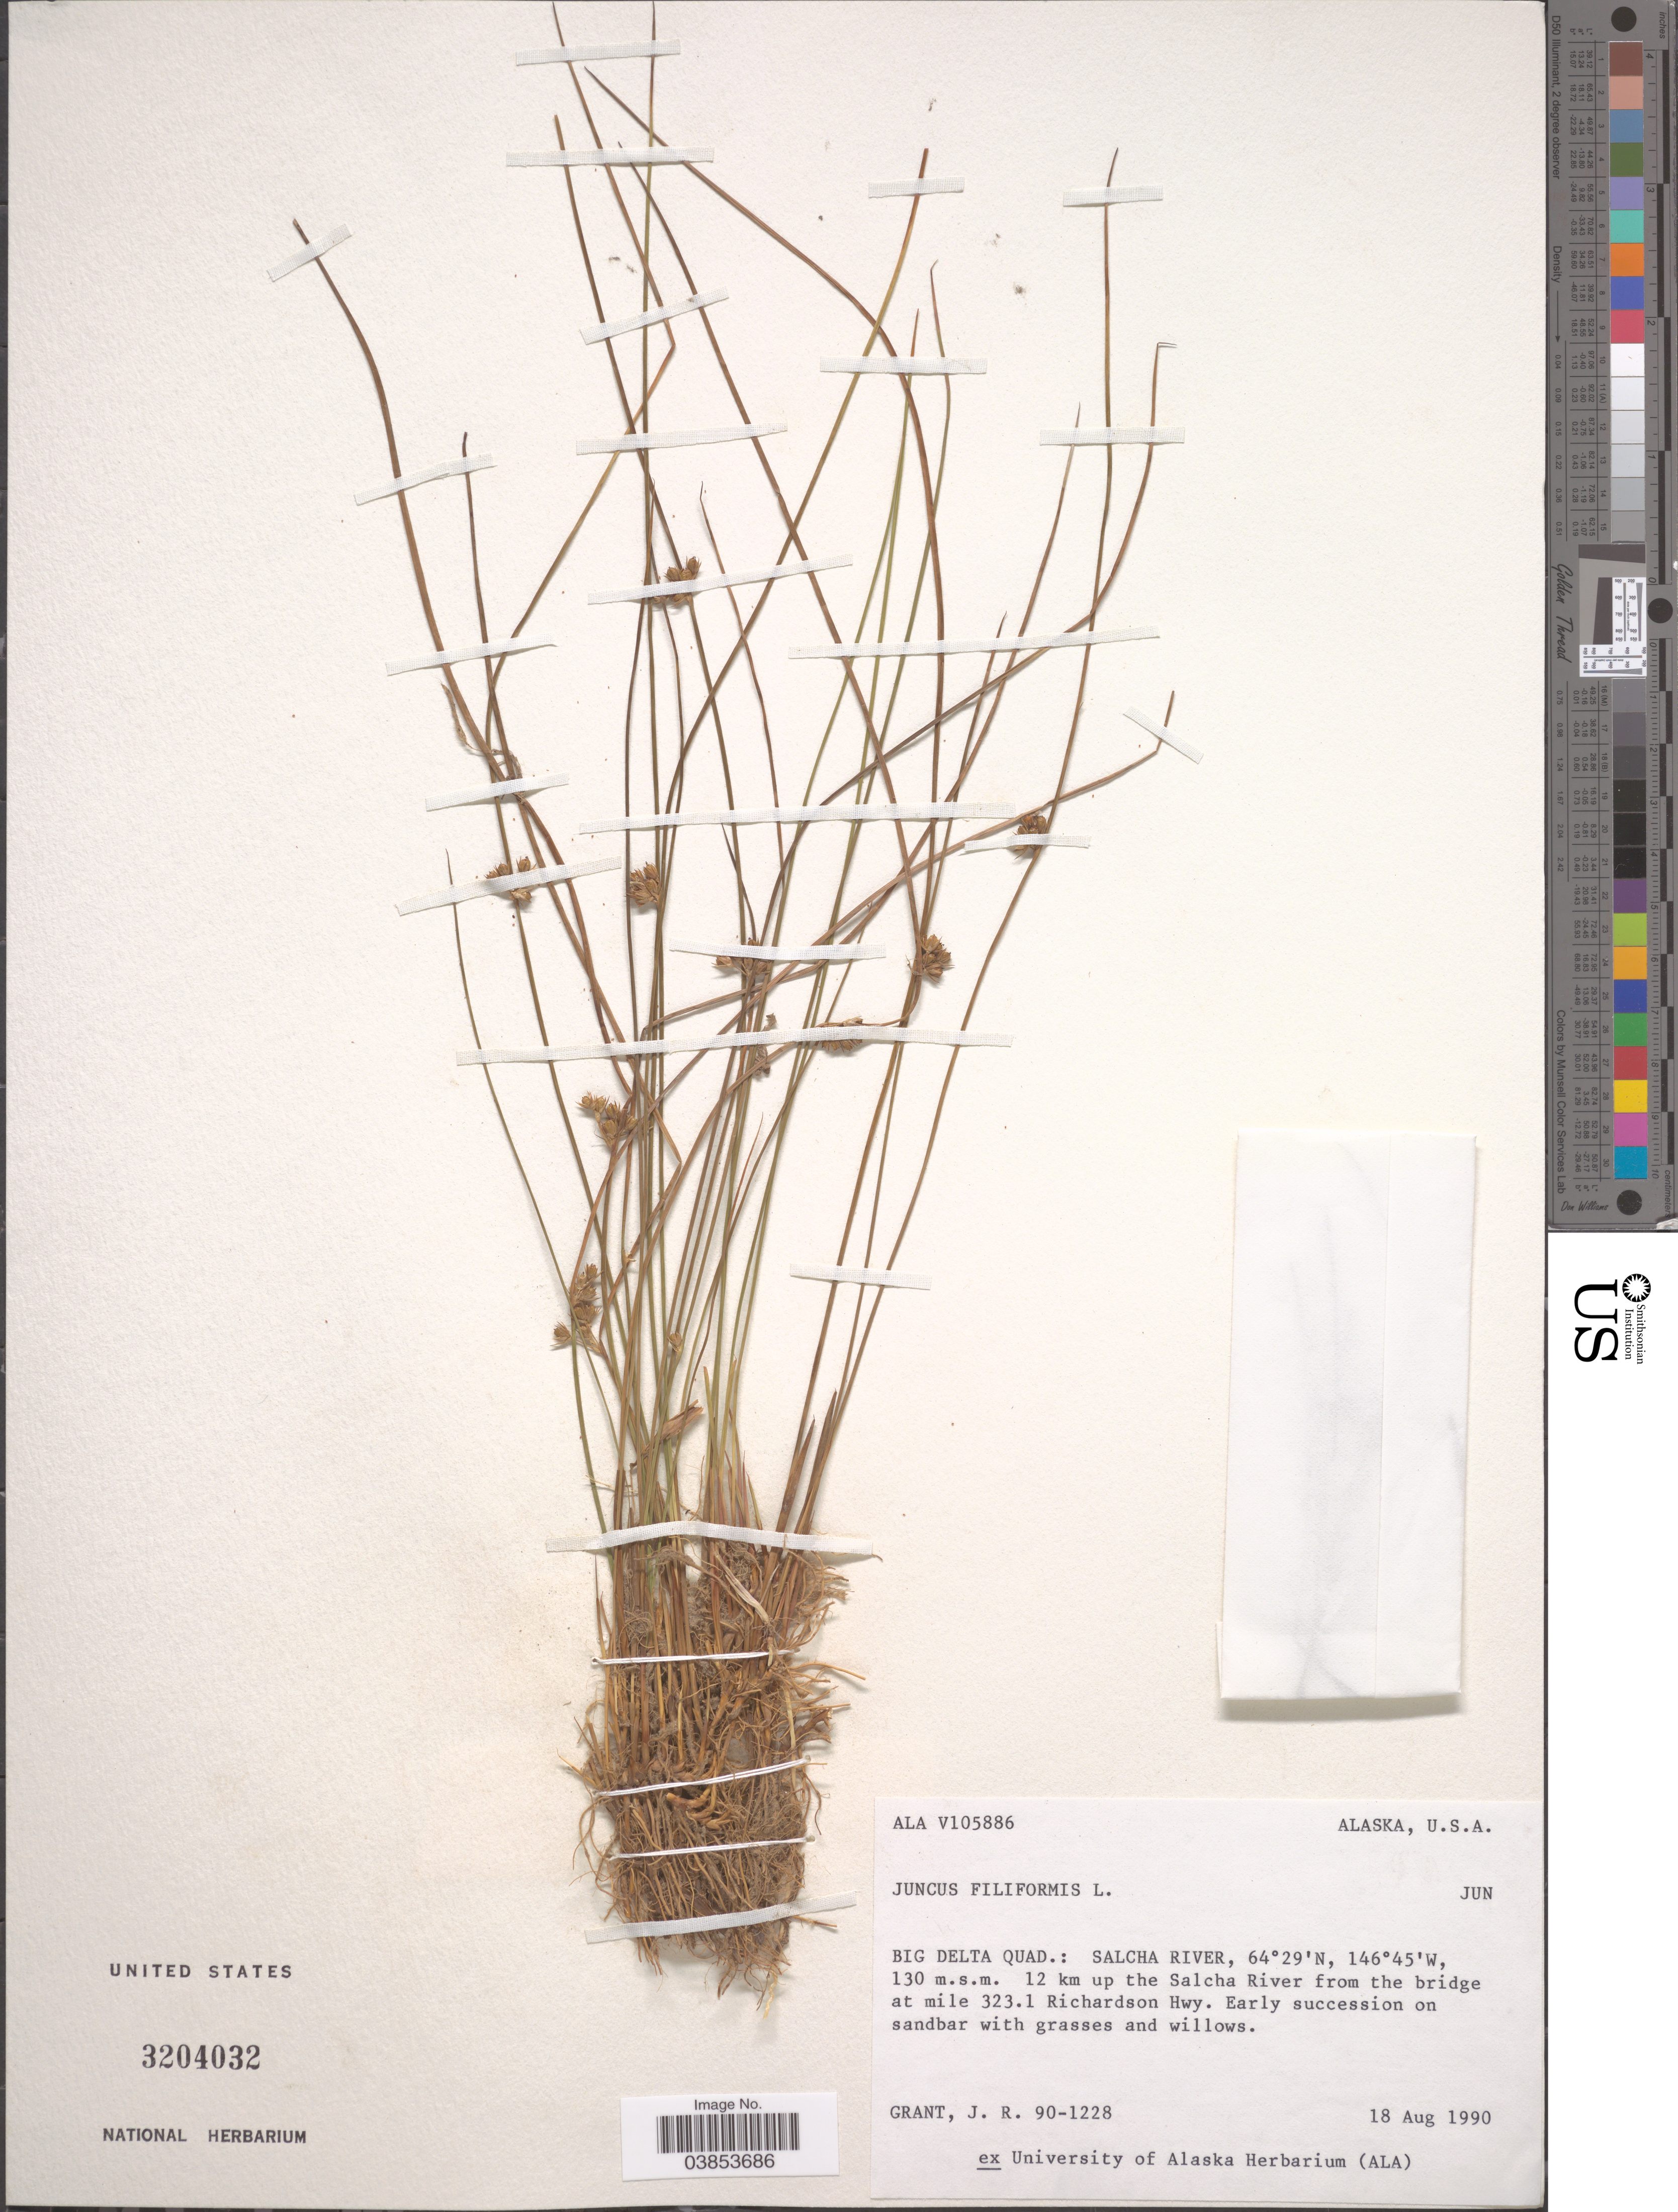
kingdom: Plantae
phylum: Tracheophyta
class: Liliopsida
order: Poales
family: Juncaceae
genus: Juncus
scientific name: Juncus filiformis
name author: L.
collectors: J. Grant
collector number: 90-1228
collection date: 1990-08-18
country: United States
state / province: Alaska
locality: Big Delta Quad.: Salcha River, 12 km up the Salcha River from the bridge at mile 323.1 Richardson Hwy.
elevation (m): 130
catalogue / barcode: US 3204032